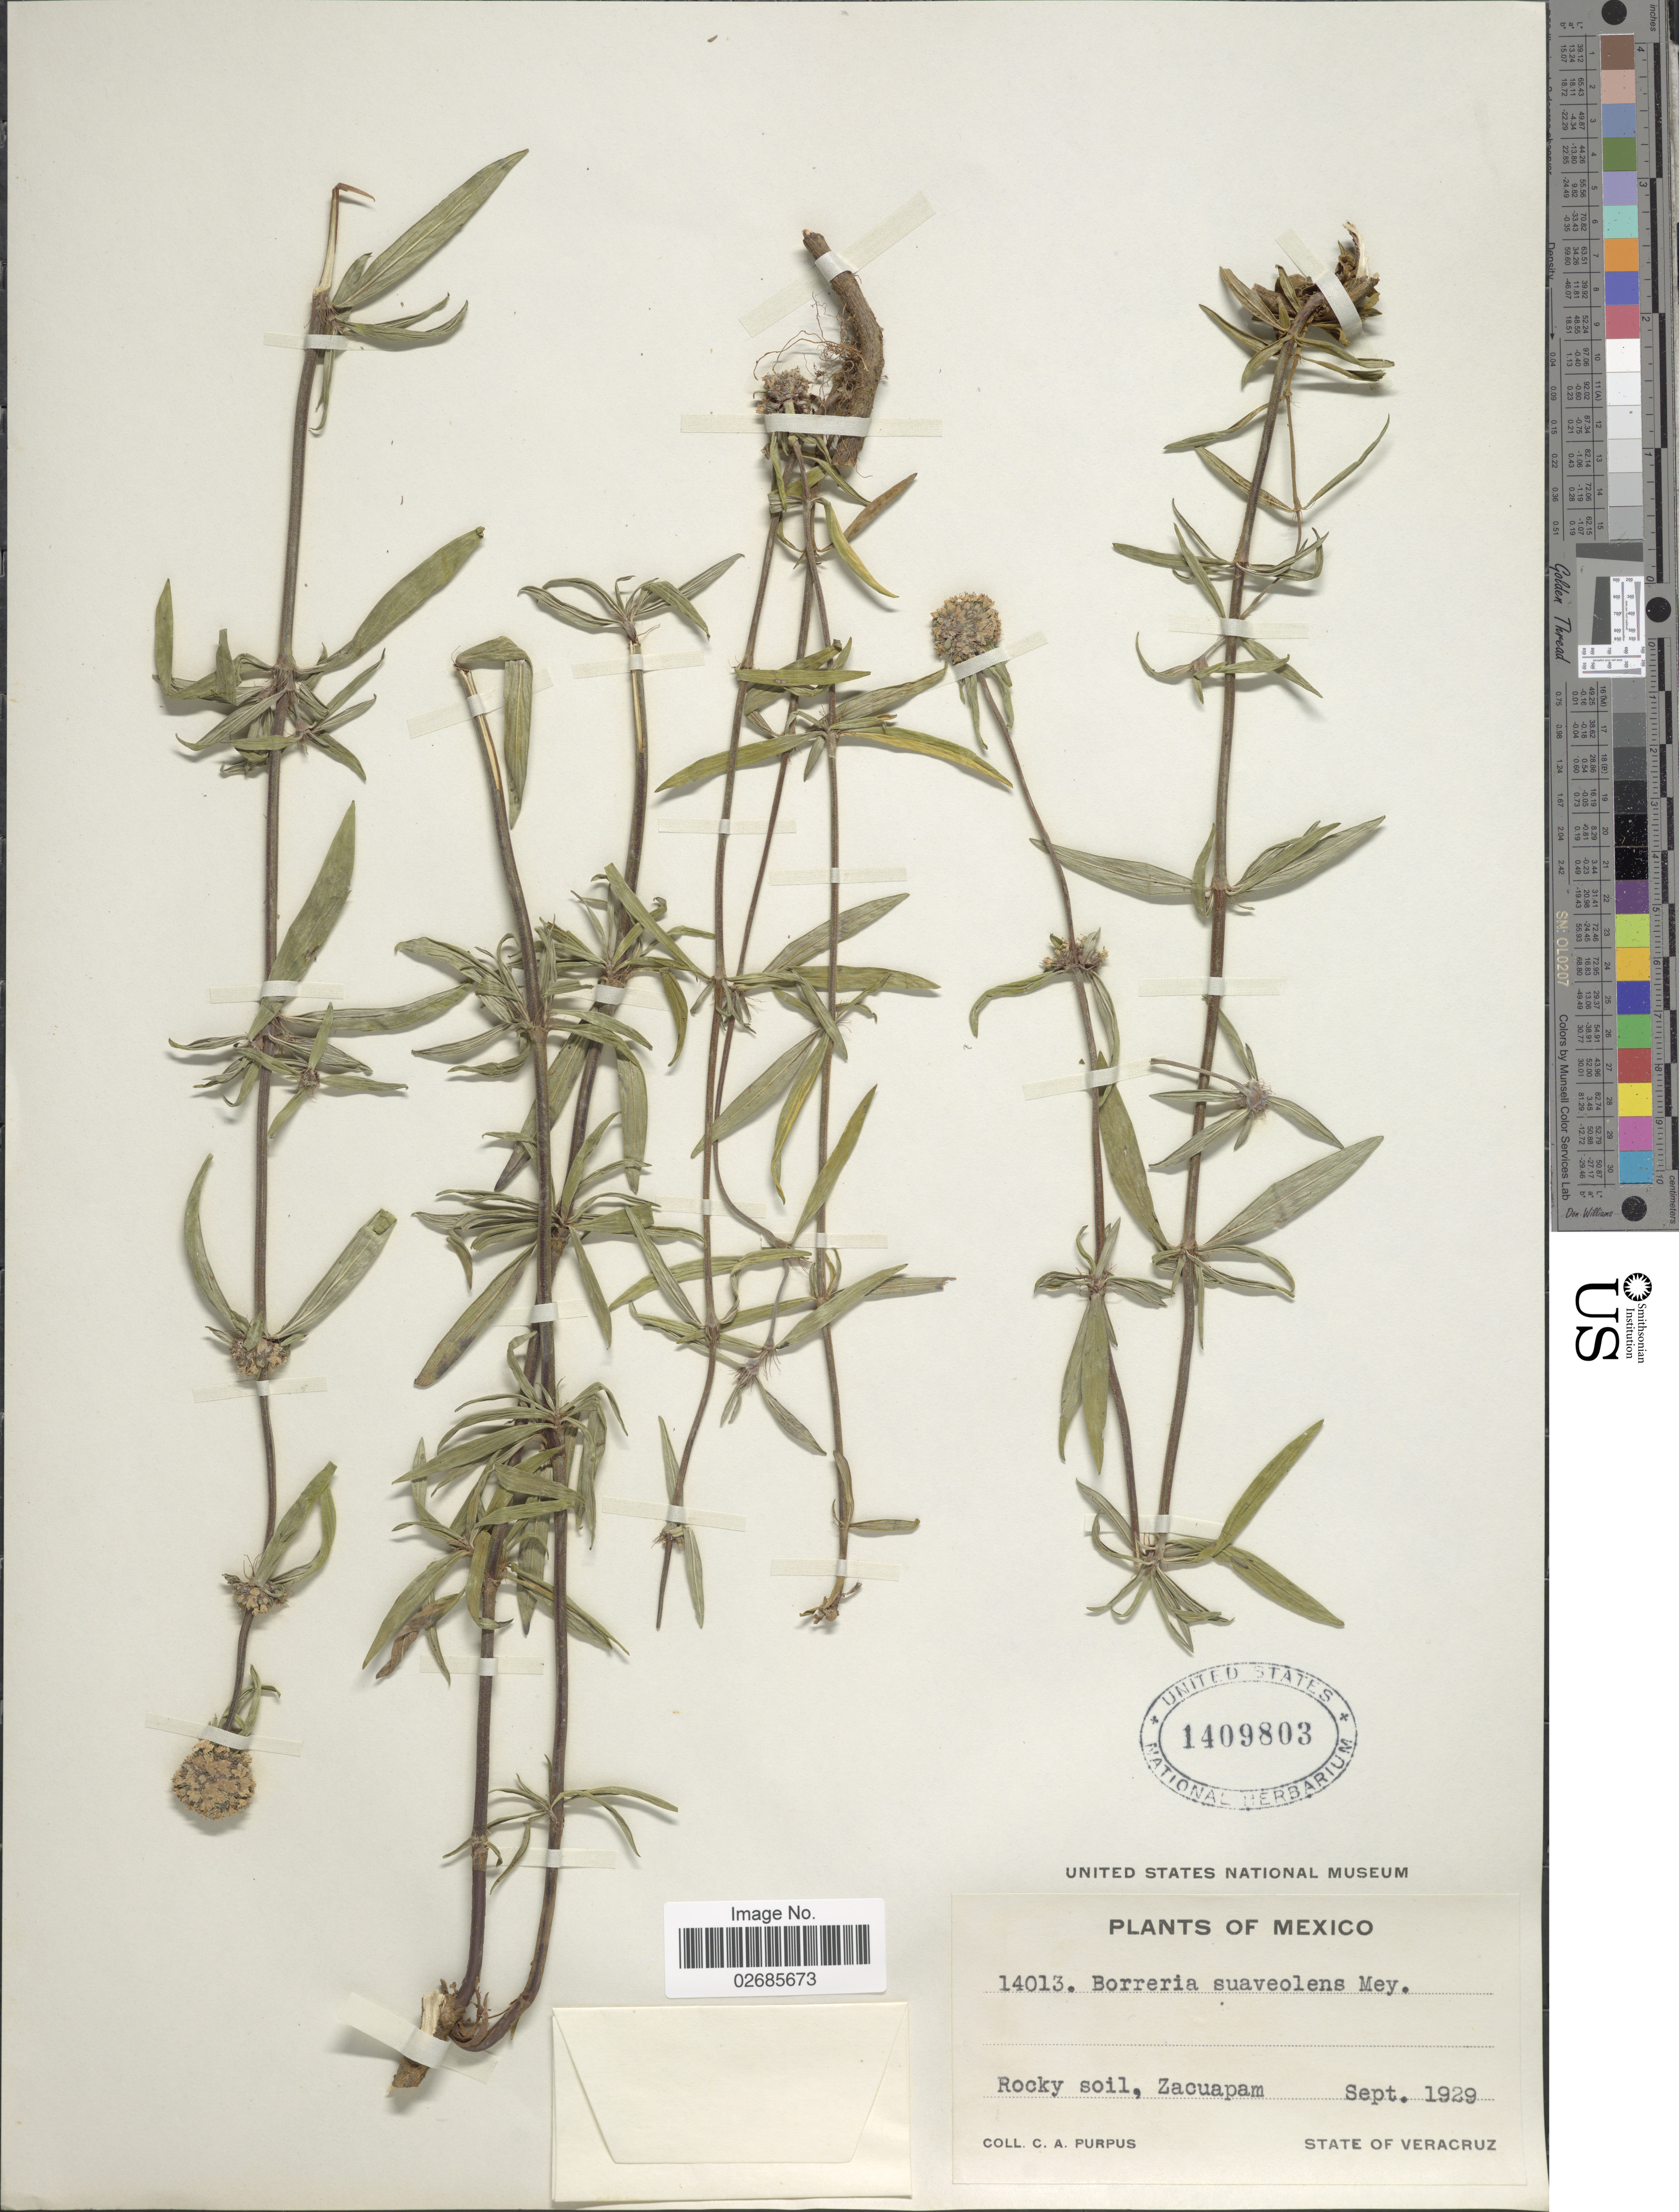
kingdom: Plantae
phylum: Tracheophyta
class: Magnoliopsida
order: Gentianales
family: Rubiaceae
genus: Borreria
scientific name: Borreria suaveolens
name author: G. Mey.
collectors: C. A. Purpus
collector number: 14013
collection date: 1929-09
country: Mexico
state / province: Veracruz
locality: Rocky soil, Zacuapam, State of Veracruz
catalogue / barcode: US 1409803